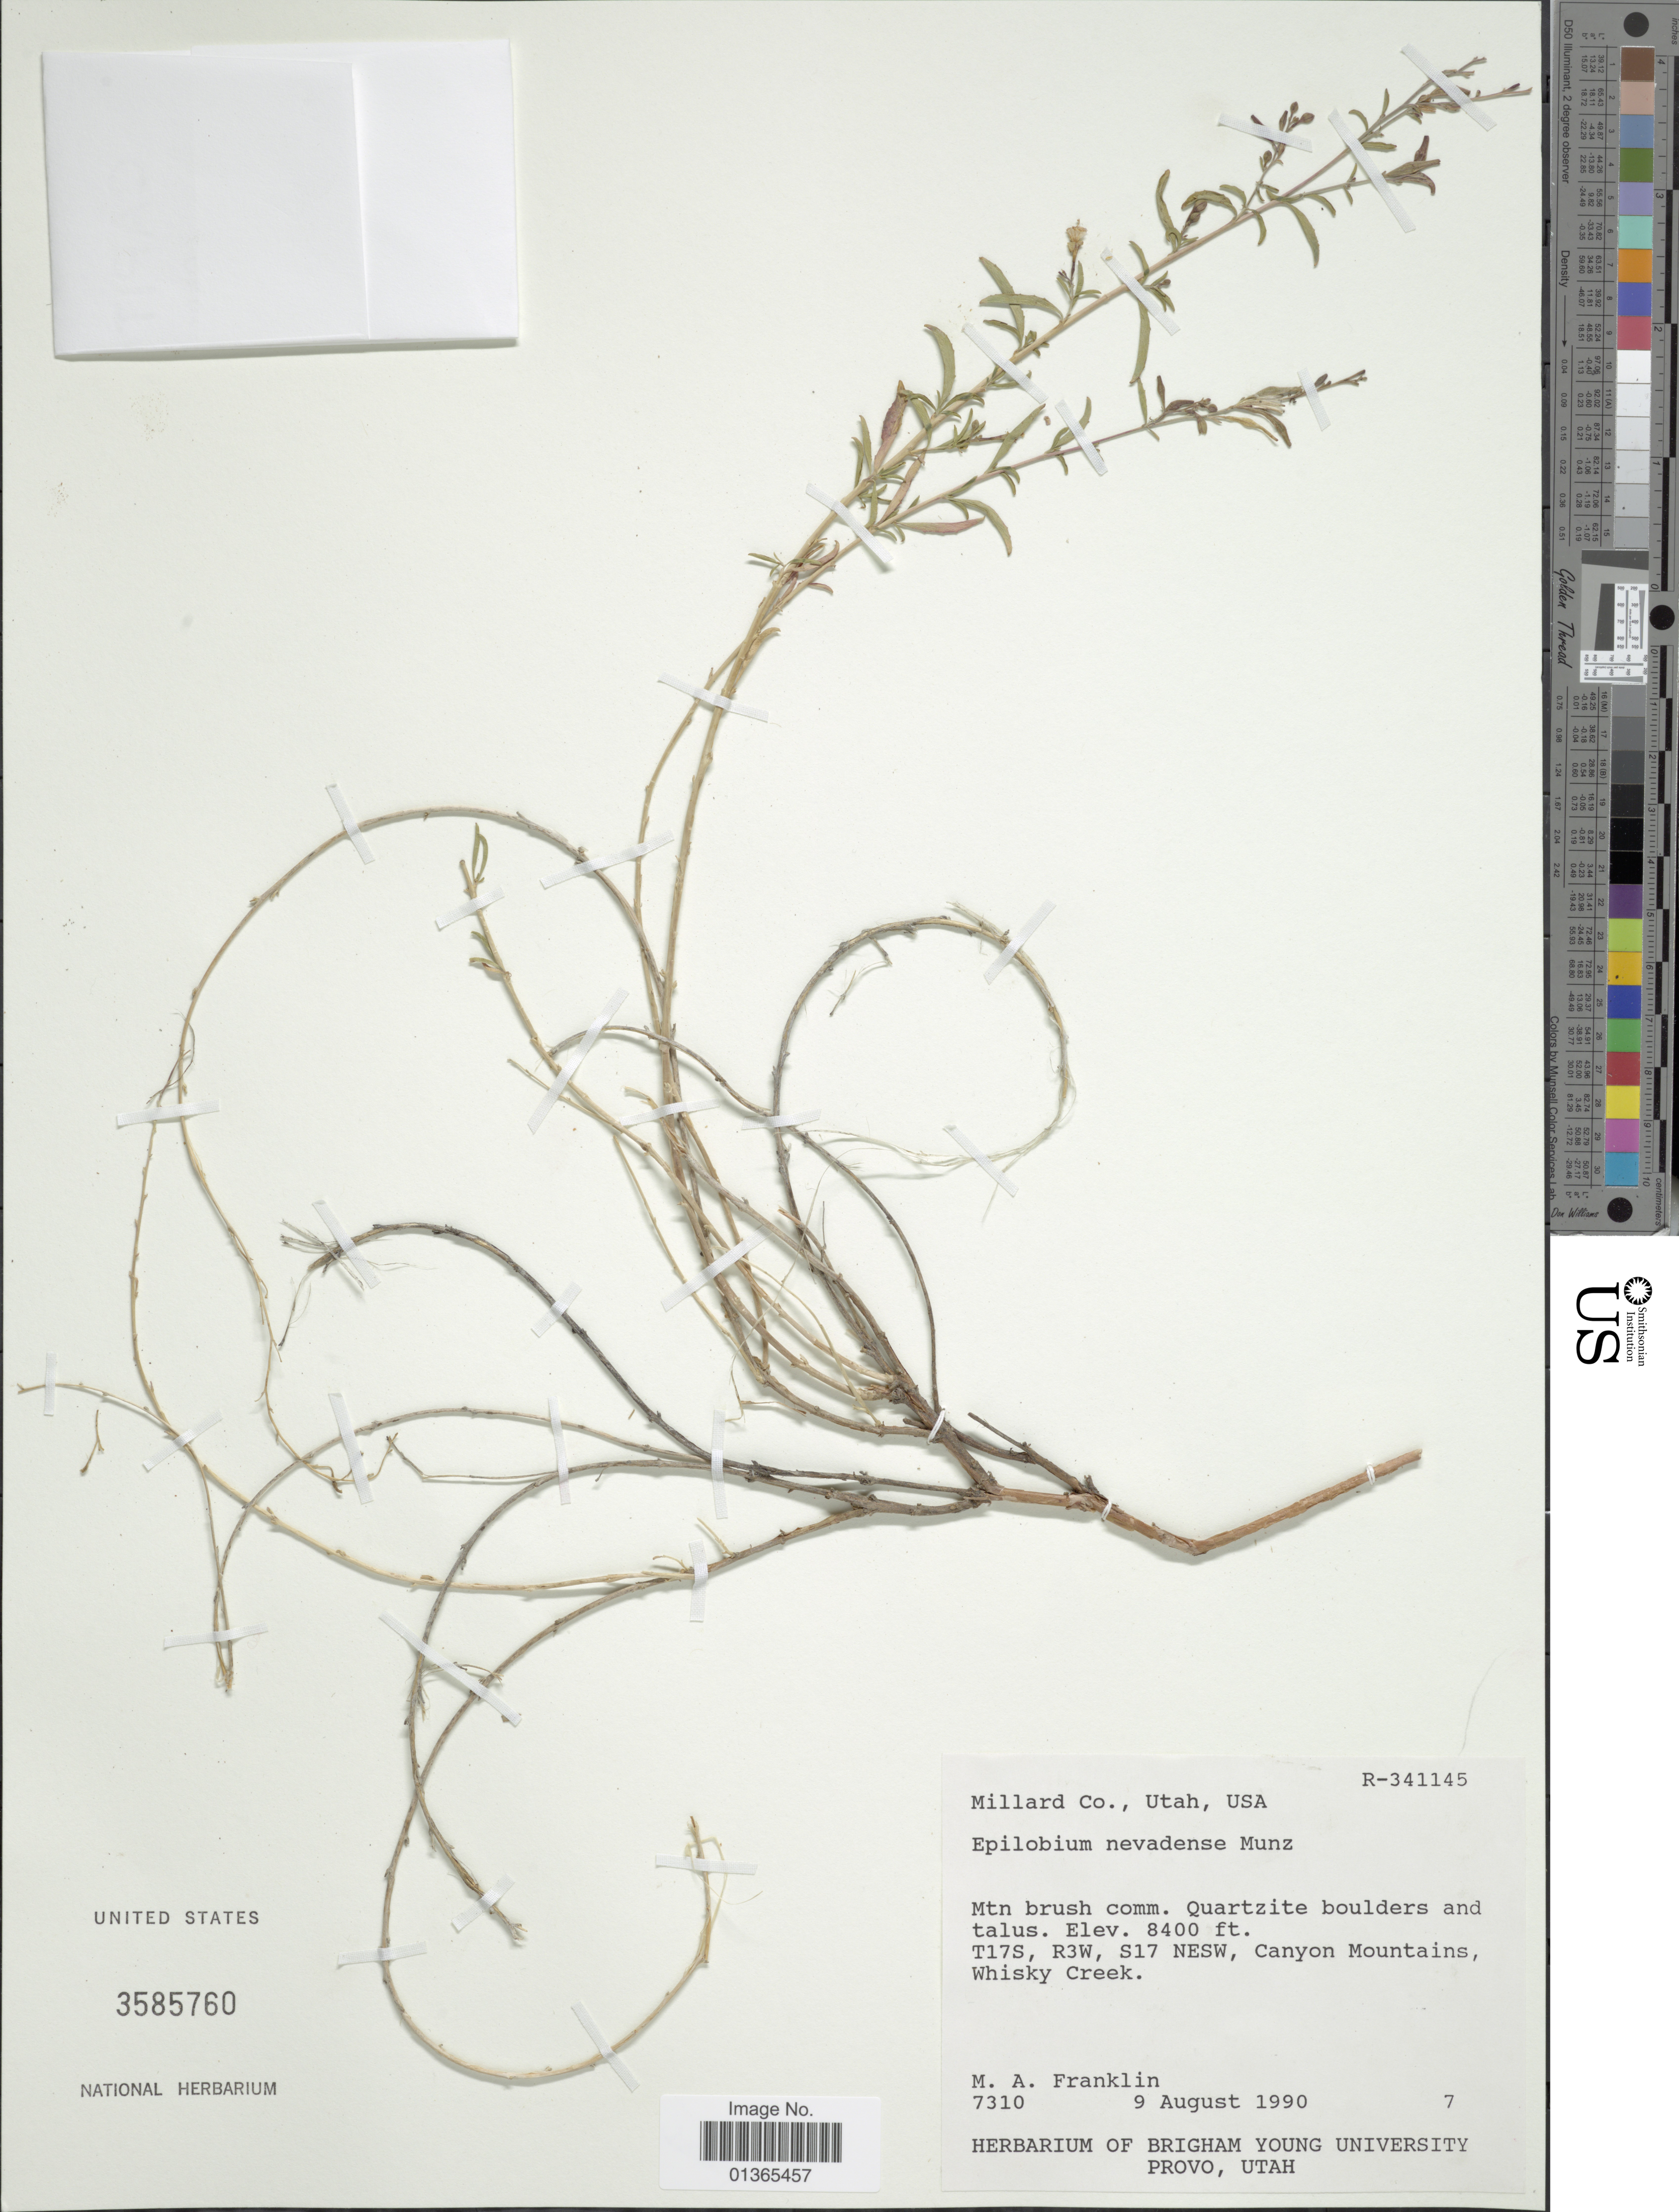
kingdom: Plantae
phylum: Tracheophyta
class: Magnoliopsida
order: Myrtales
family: Onagraceae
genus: Epilobium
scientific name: Epilobium nevadense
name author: Munz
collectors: M. Franklin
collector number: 7310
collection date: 1990-08-09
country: United States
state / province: Utah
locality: Millard Co. T17S, R3W, S17 NESW, Canyon Mountains, Whisky Creek.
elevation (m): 2560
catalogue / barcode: US 3585760